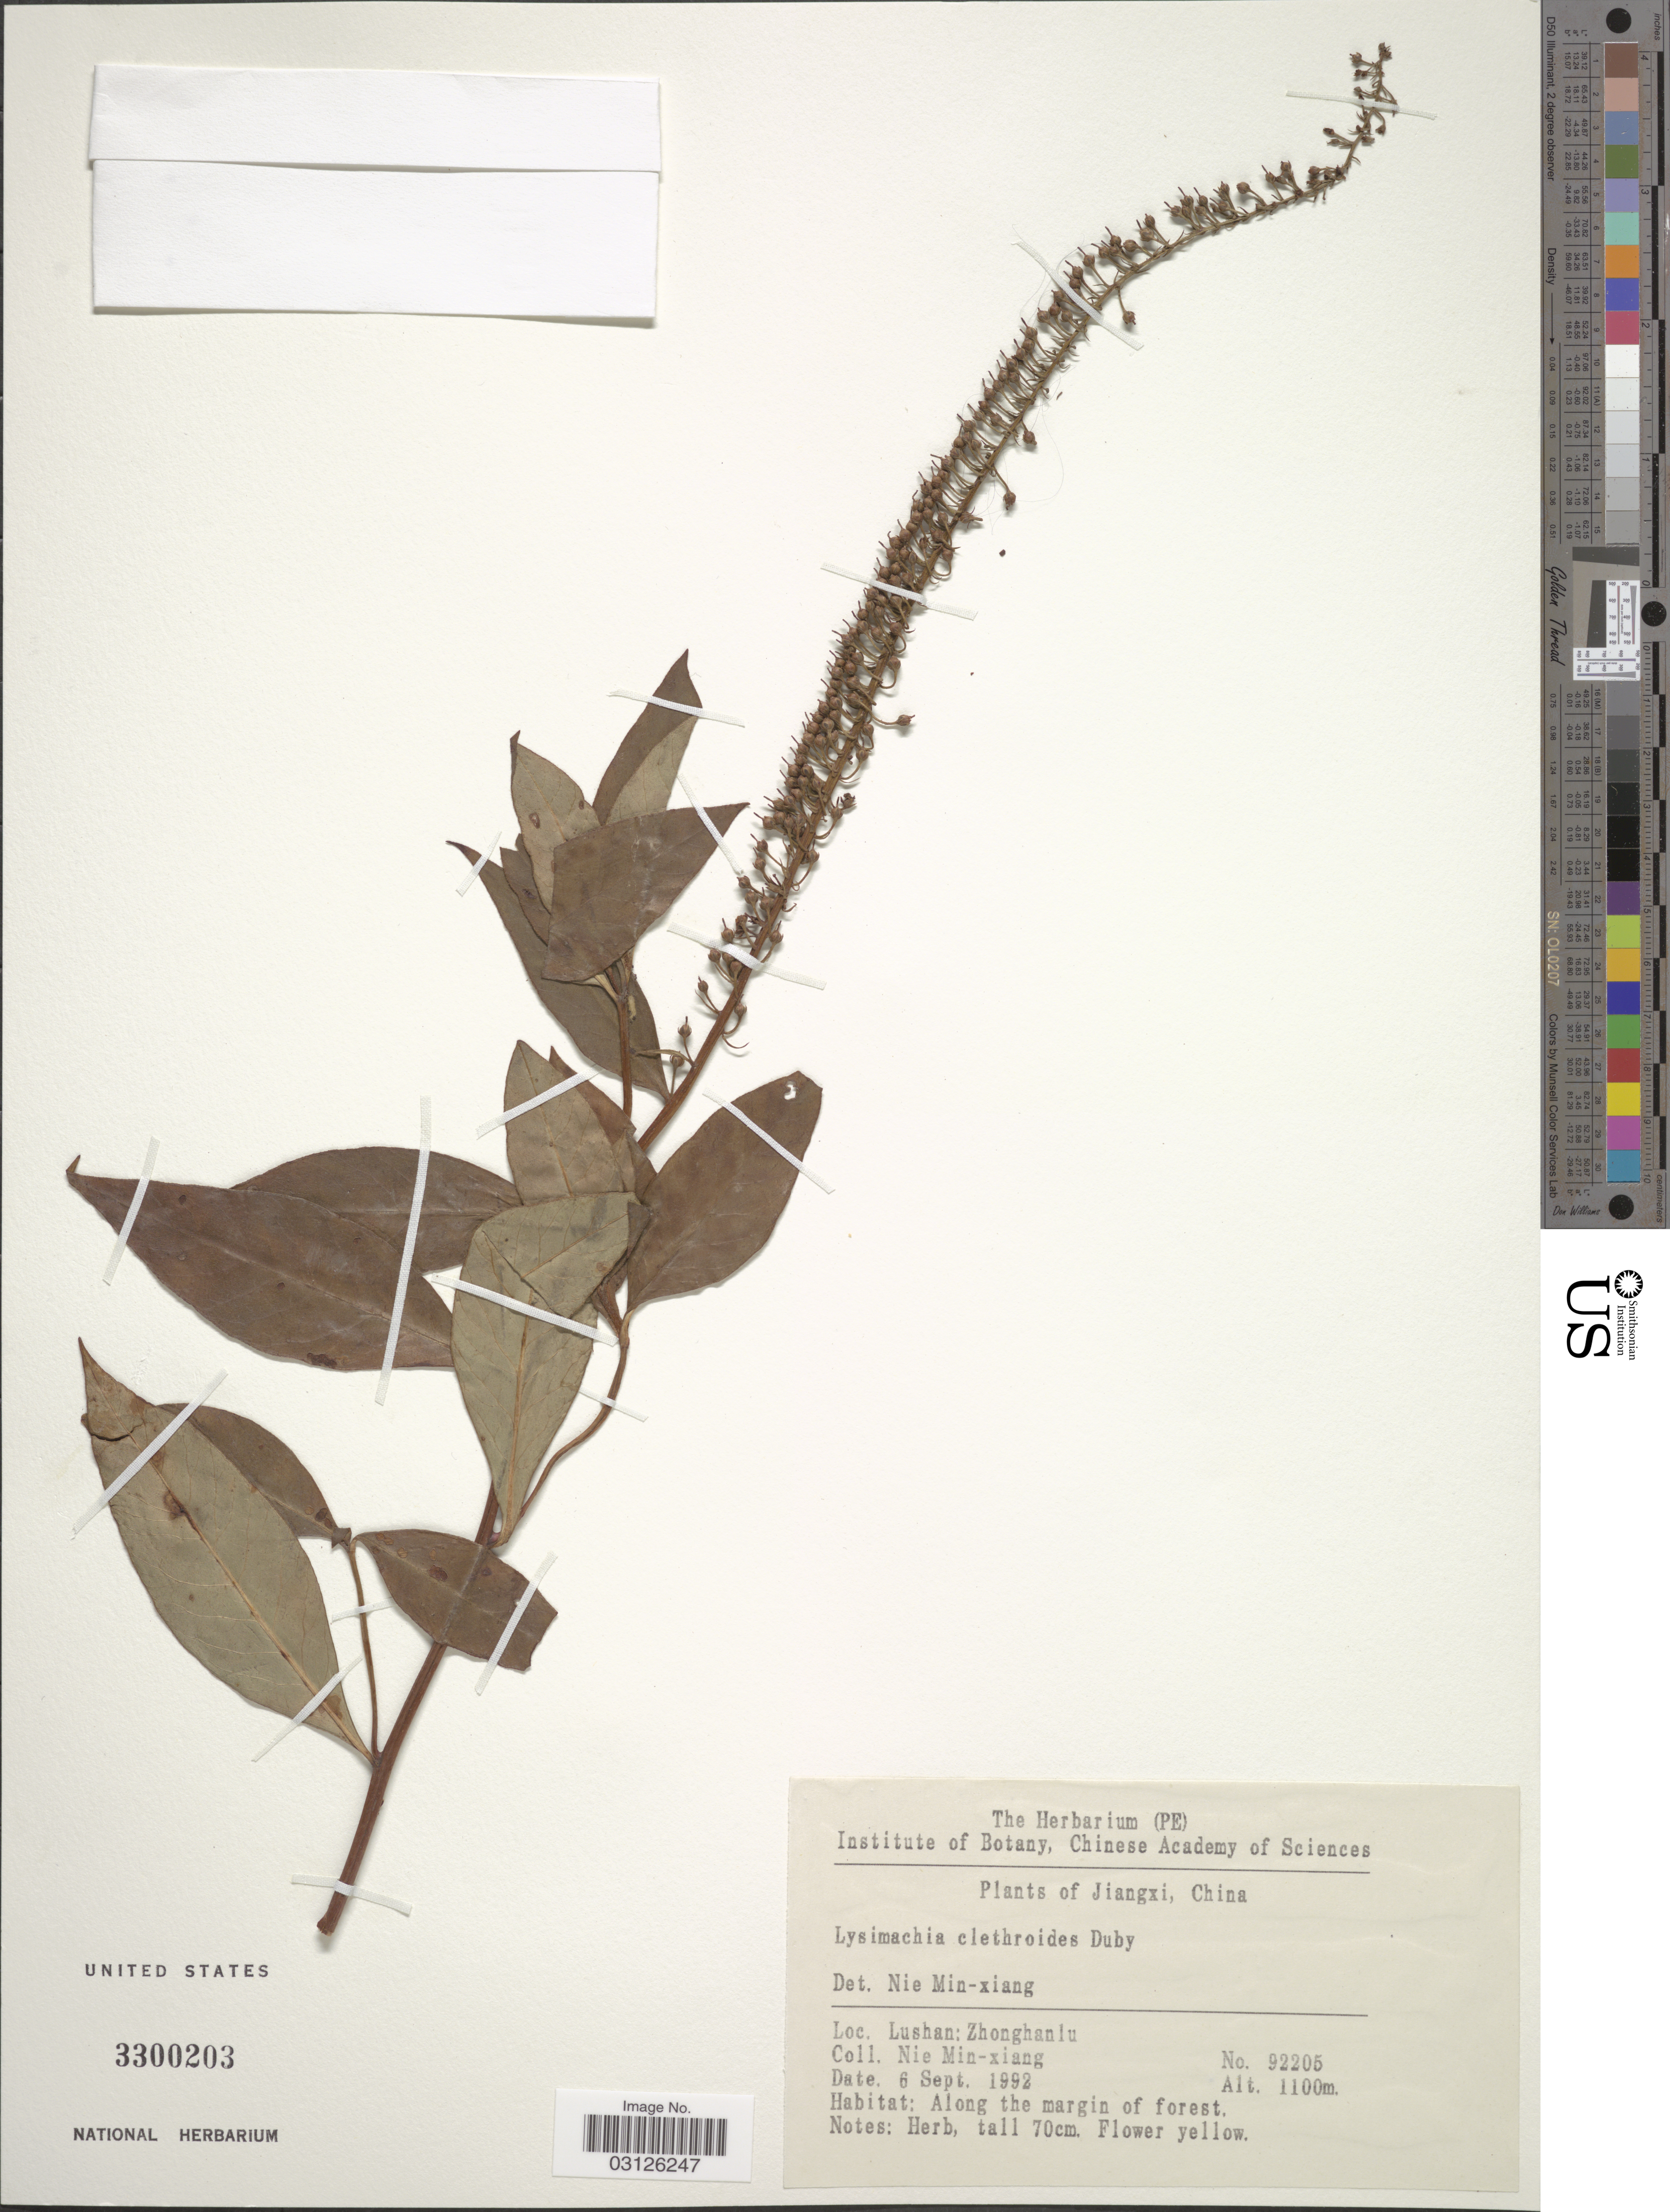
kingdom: Plantae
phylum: Tracheophyta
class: Magnoliopsida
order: Ericales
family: Primulaceae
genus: Lysimachia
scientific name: Lysimachia clethroides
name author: Duby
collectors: M. Nie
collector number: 92205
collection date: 1992-09-06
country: China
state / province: Jiangxi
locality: Lushan: Zhonghanlu.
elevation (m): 1100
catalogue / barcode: US 3300203